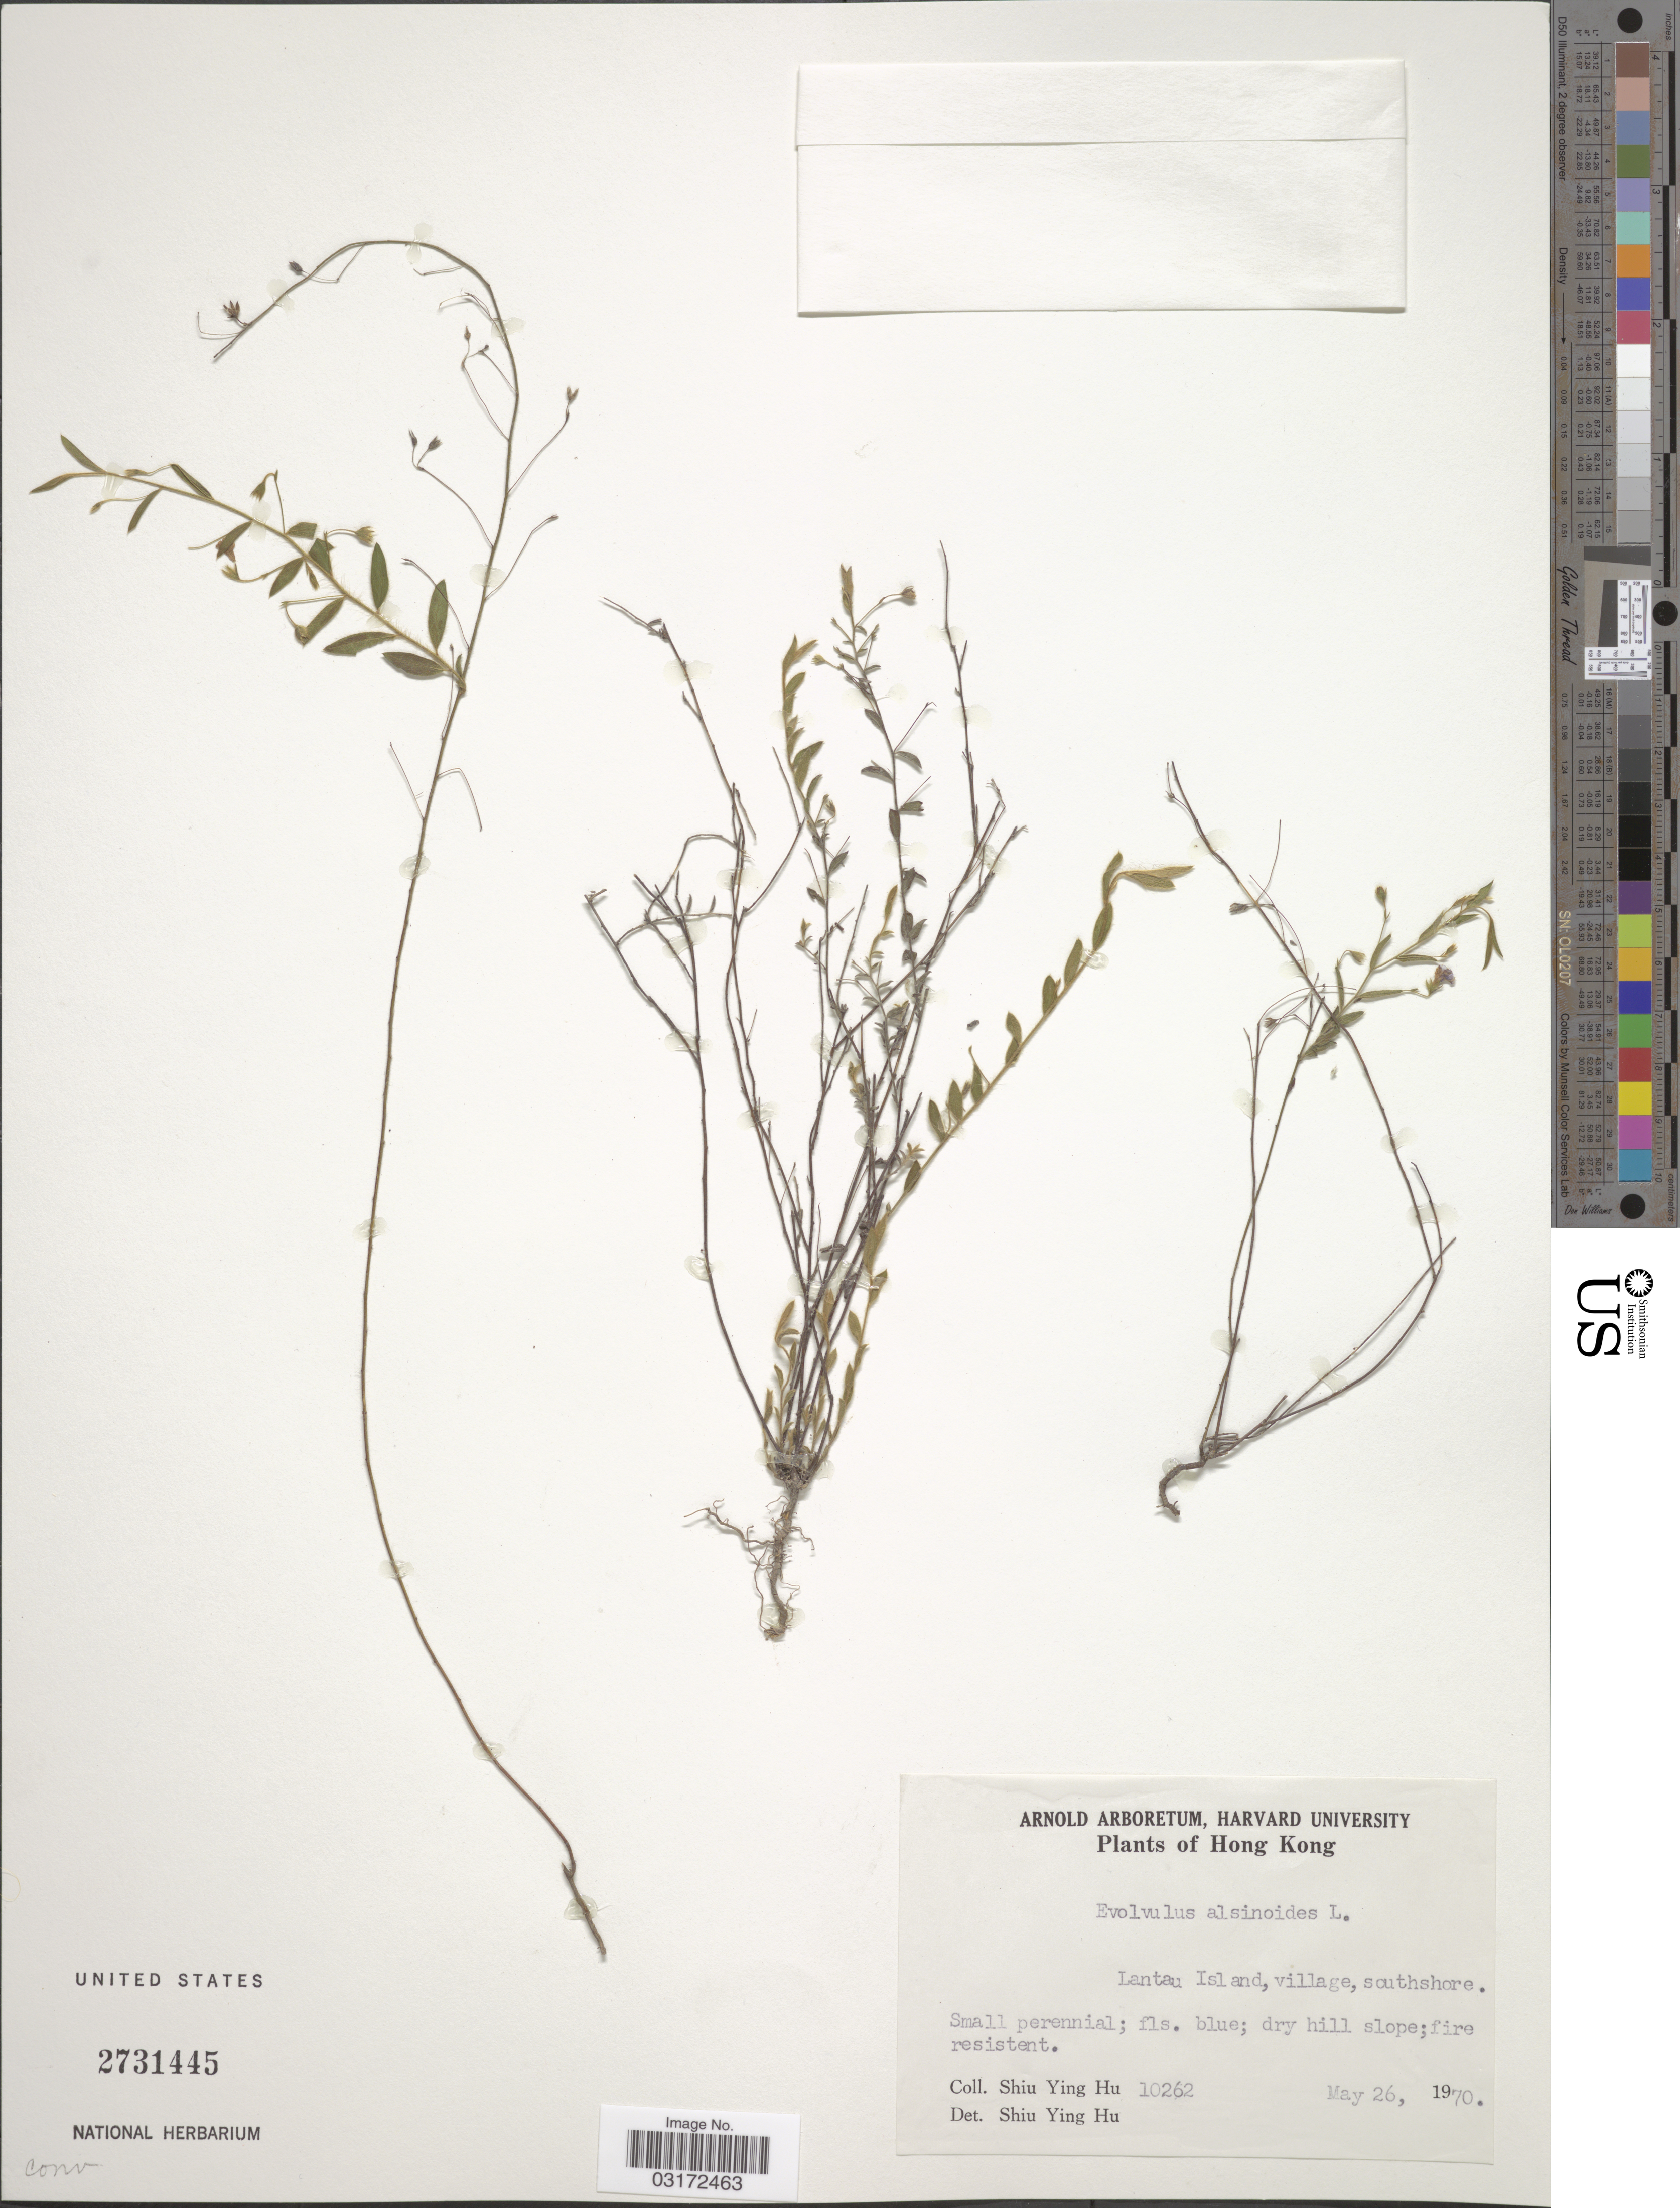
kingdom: Plantae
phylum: Tracheophyta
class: Magnoliopsida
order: Solanales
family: Convolvulaceae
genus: Evolvulus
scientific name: Evolvulus alsinoides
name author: (L.) L.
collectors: S. Y. Hu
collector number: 10262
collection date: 1970-05-26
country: China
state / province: Hong Kong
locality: Lantau Island, village, southshore.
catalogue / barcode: US 2731445